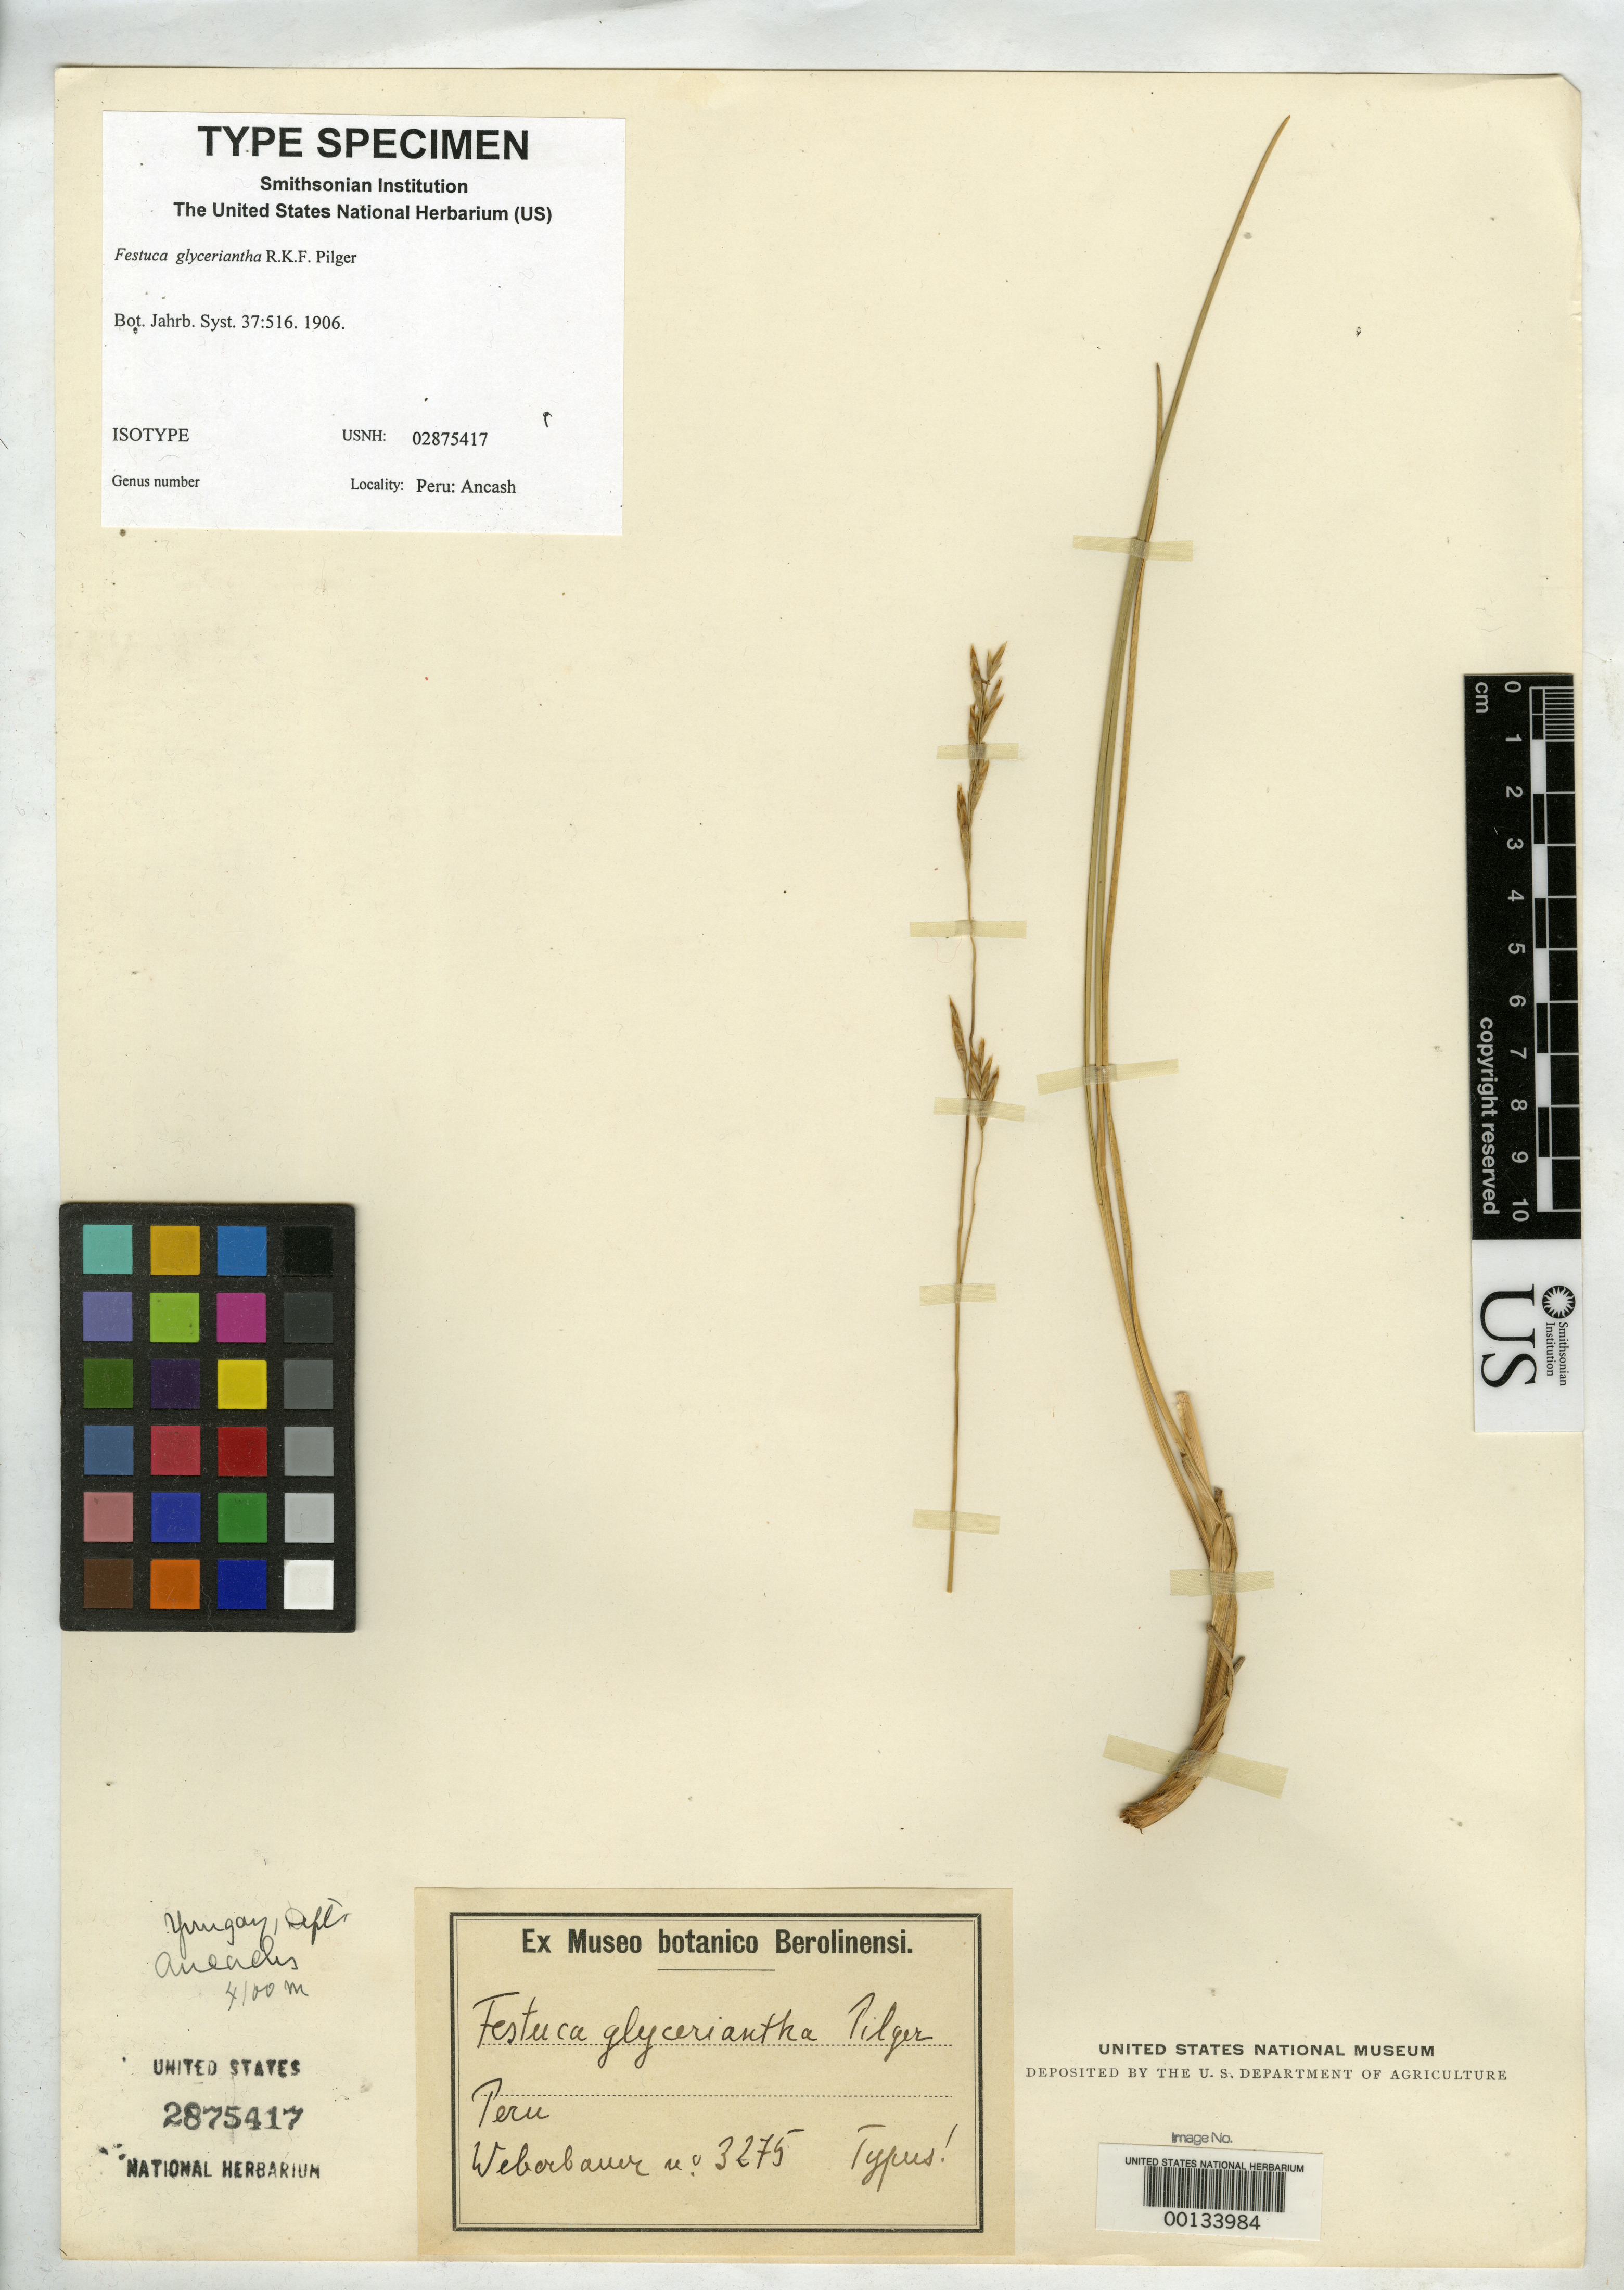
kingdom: Plantae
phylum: Tracheophyta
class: Liliopsida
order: Poales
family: Poaceae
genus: Festuca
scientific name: Festuca glyceriantha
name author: Pilg.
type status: Isotype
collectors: A. Weberbauer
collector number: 3275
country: Peru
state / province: Ancash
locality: above Lake Yanganuco and Yungay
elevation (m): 4100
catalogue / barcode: US 2875417